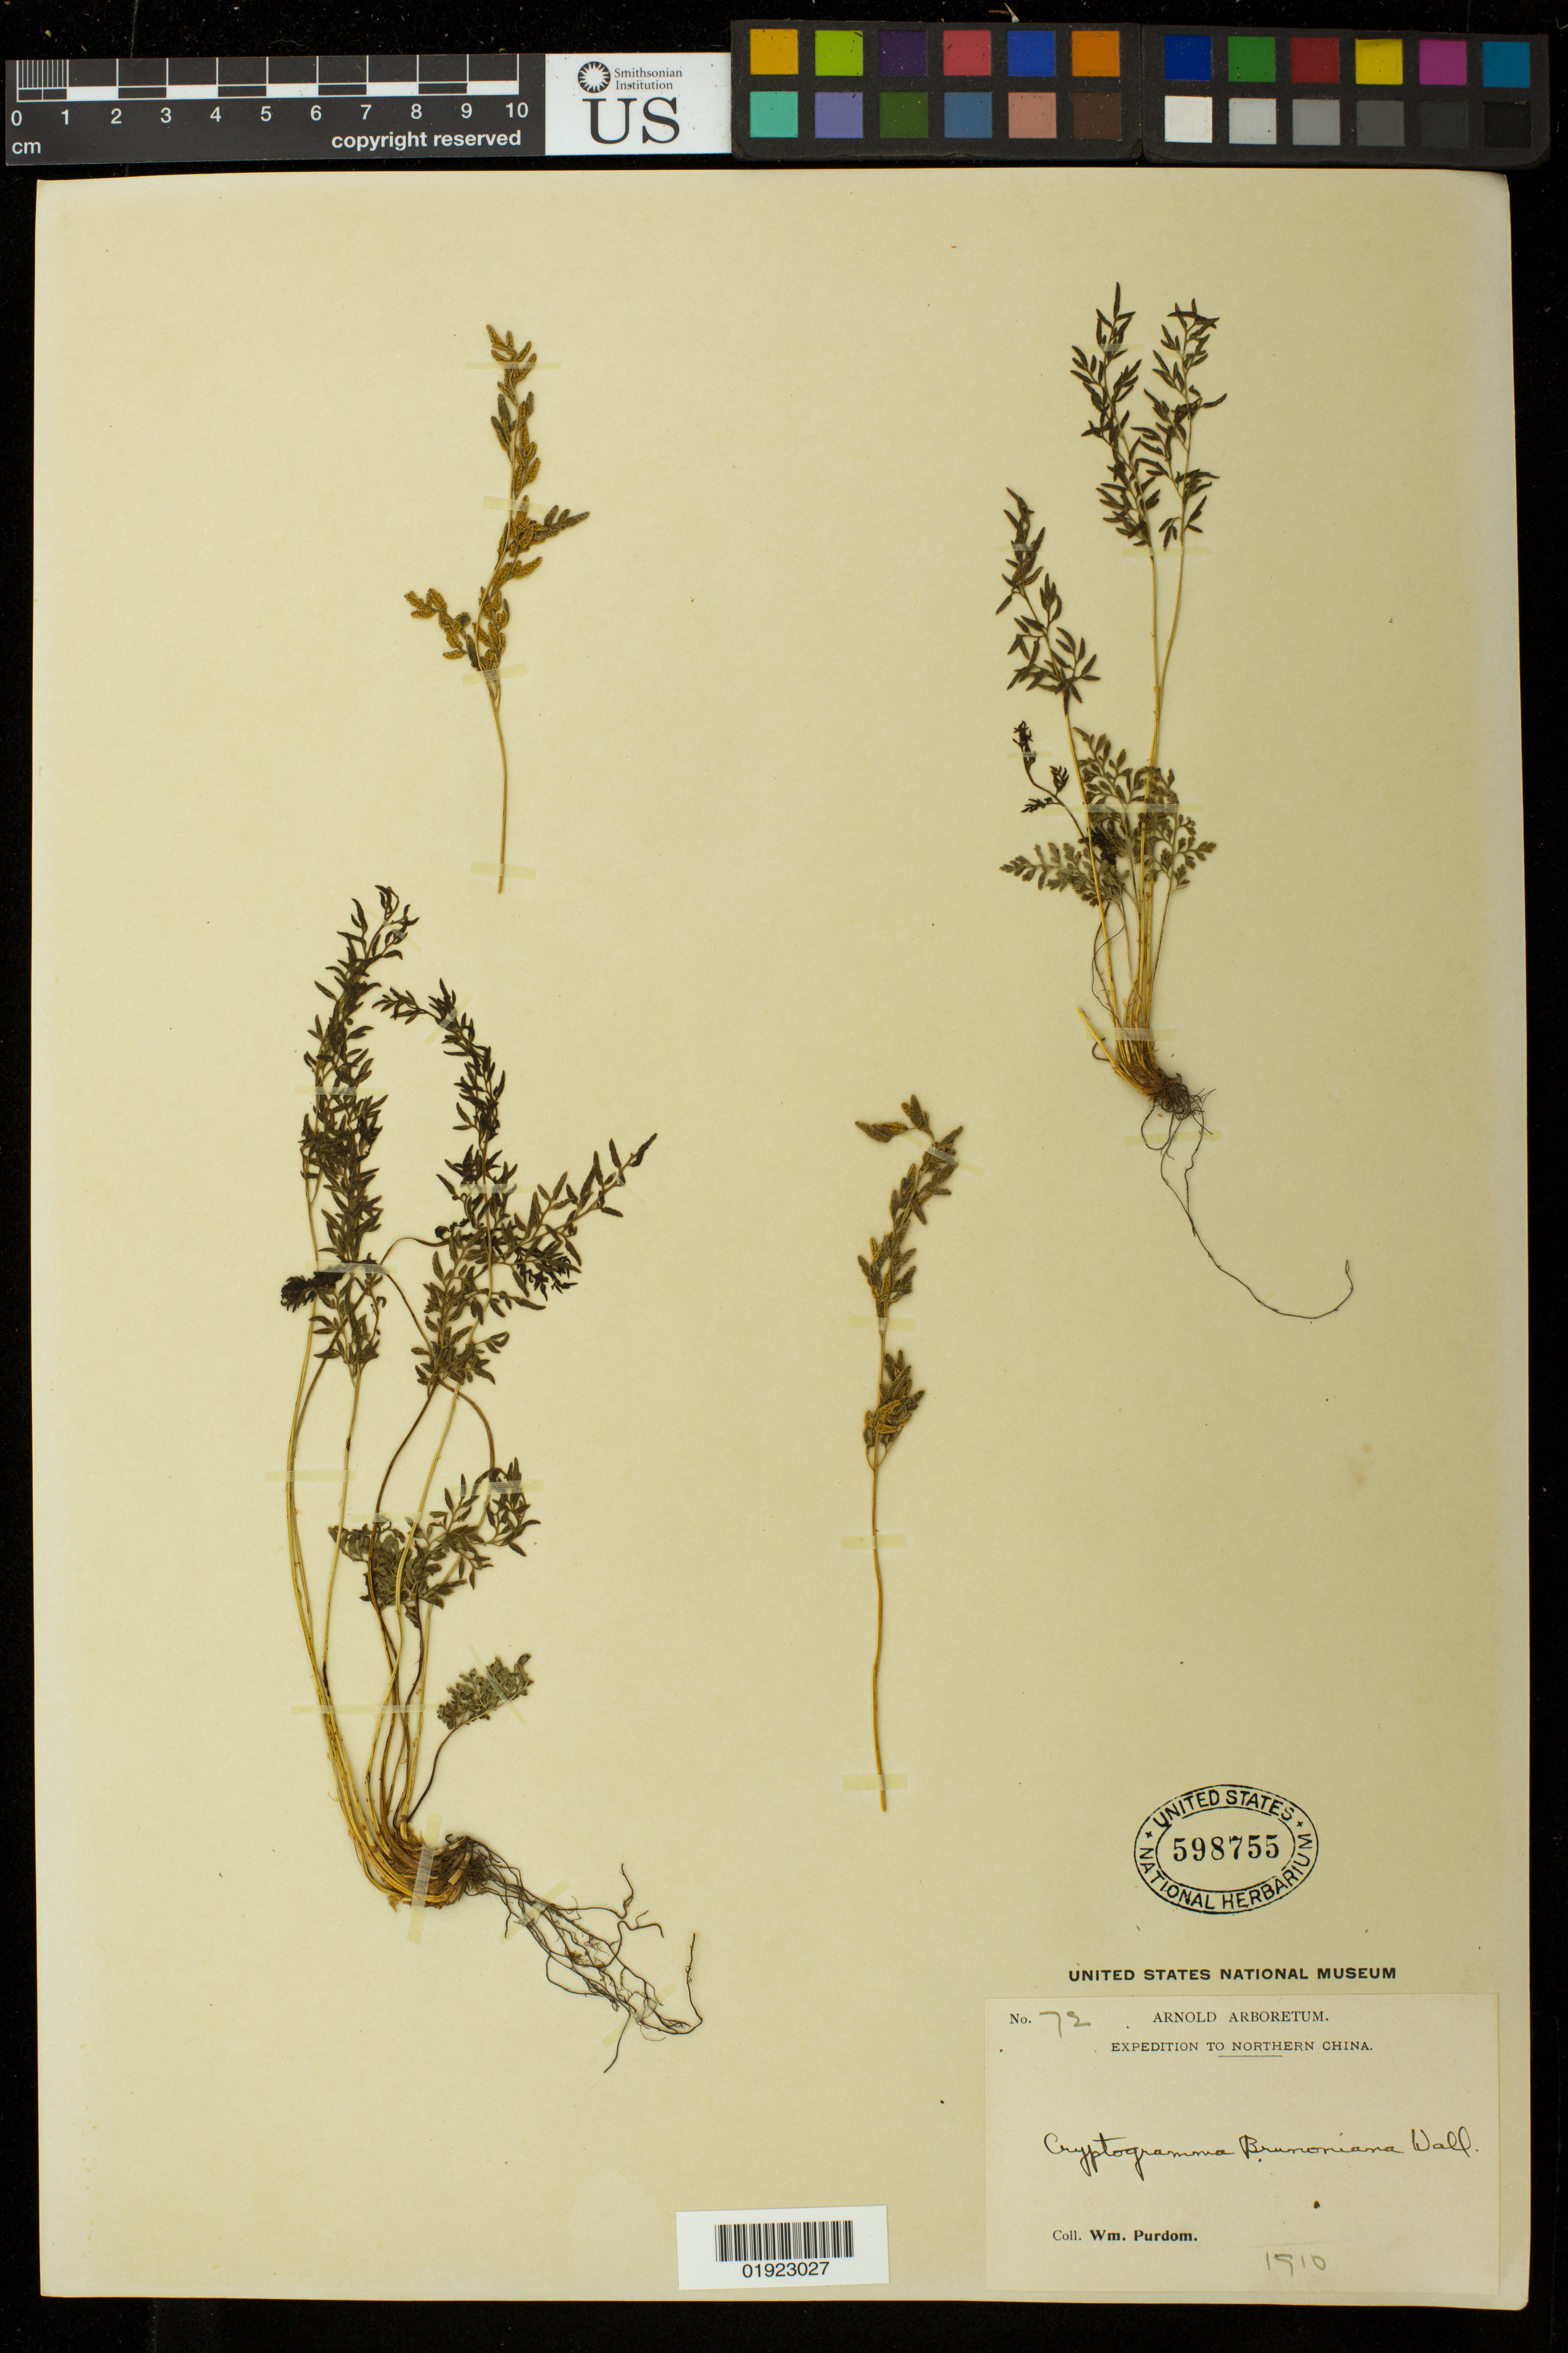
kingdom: Plantae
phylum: Tracheophyta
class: Polypodiopsida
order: Polypodiales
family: Pteridaceae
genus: Cryptogramma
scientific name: Cryptogramma brunoniana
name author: Wall. ex Hook. & Grev.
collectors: W. Purdom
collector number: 72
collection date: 1910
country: China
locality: Northern China.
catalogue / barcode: US 598755